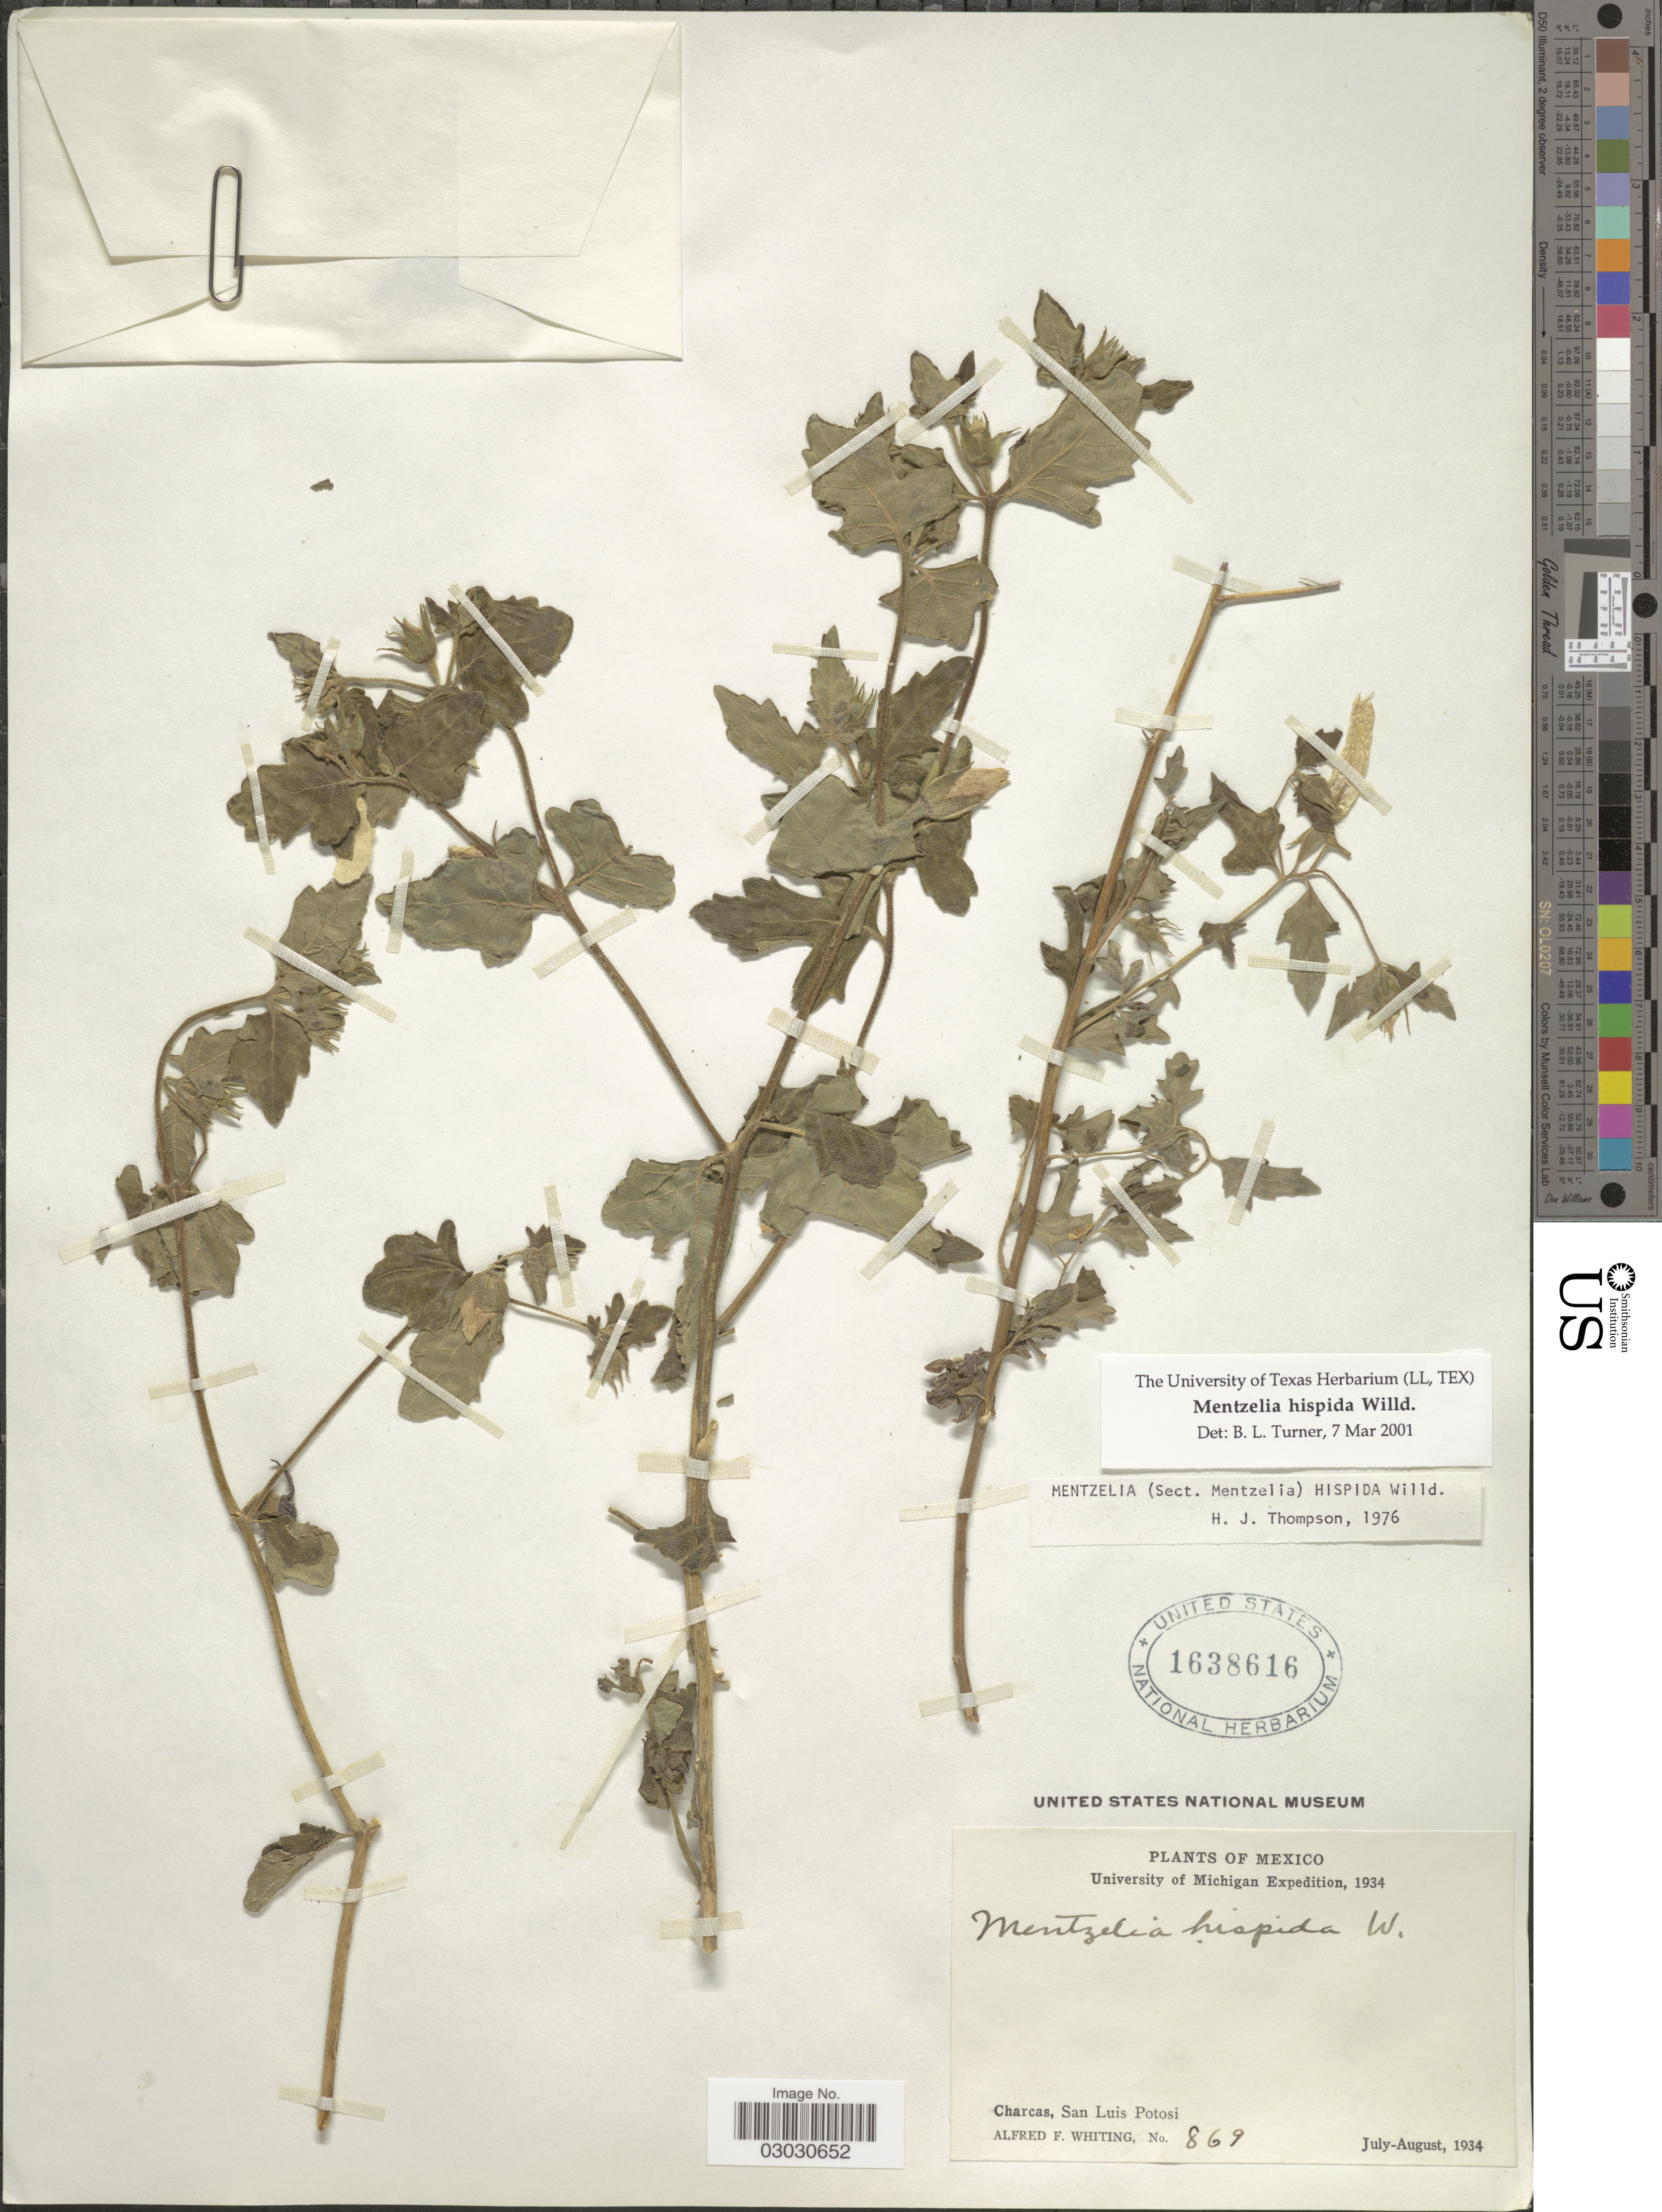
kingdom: Plantae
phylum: Tracheophyta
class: Magnoliopsida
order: Cornales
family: Loasaceae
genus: Mentzelia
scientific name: Mentzelia hispida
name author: Willd.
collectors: A. F. Whiting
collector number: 869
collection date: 1934-07/1934-08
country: Mexico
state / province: San Luis Potosí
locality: Charcas, San Luis Potosi.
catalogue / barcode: US 1638616